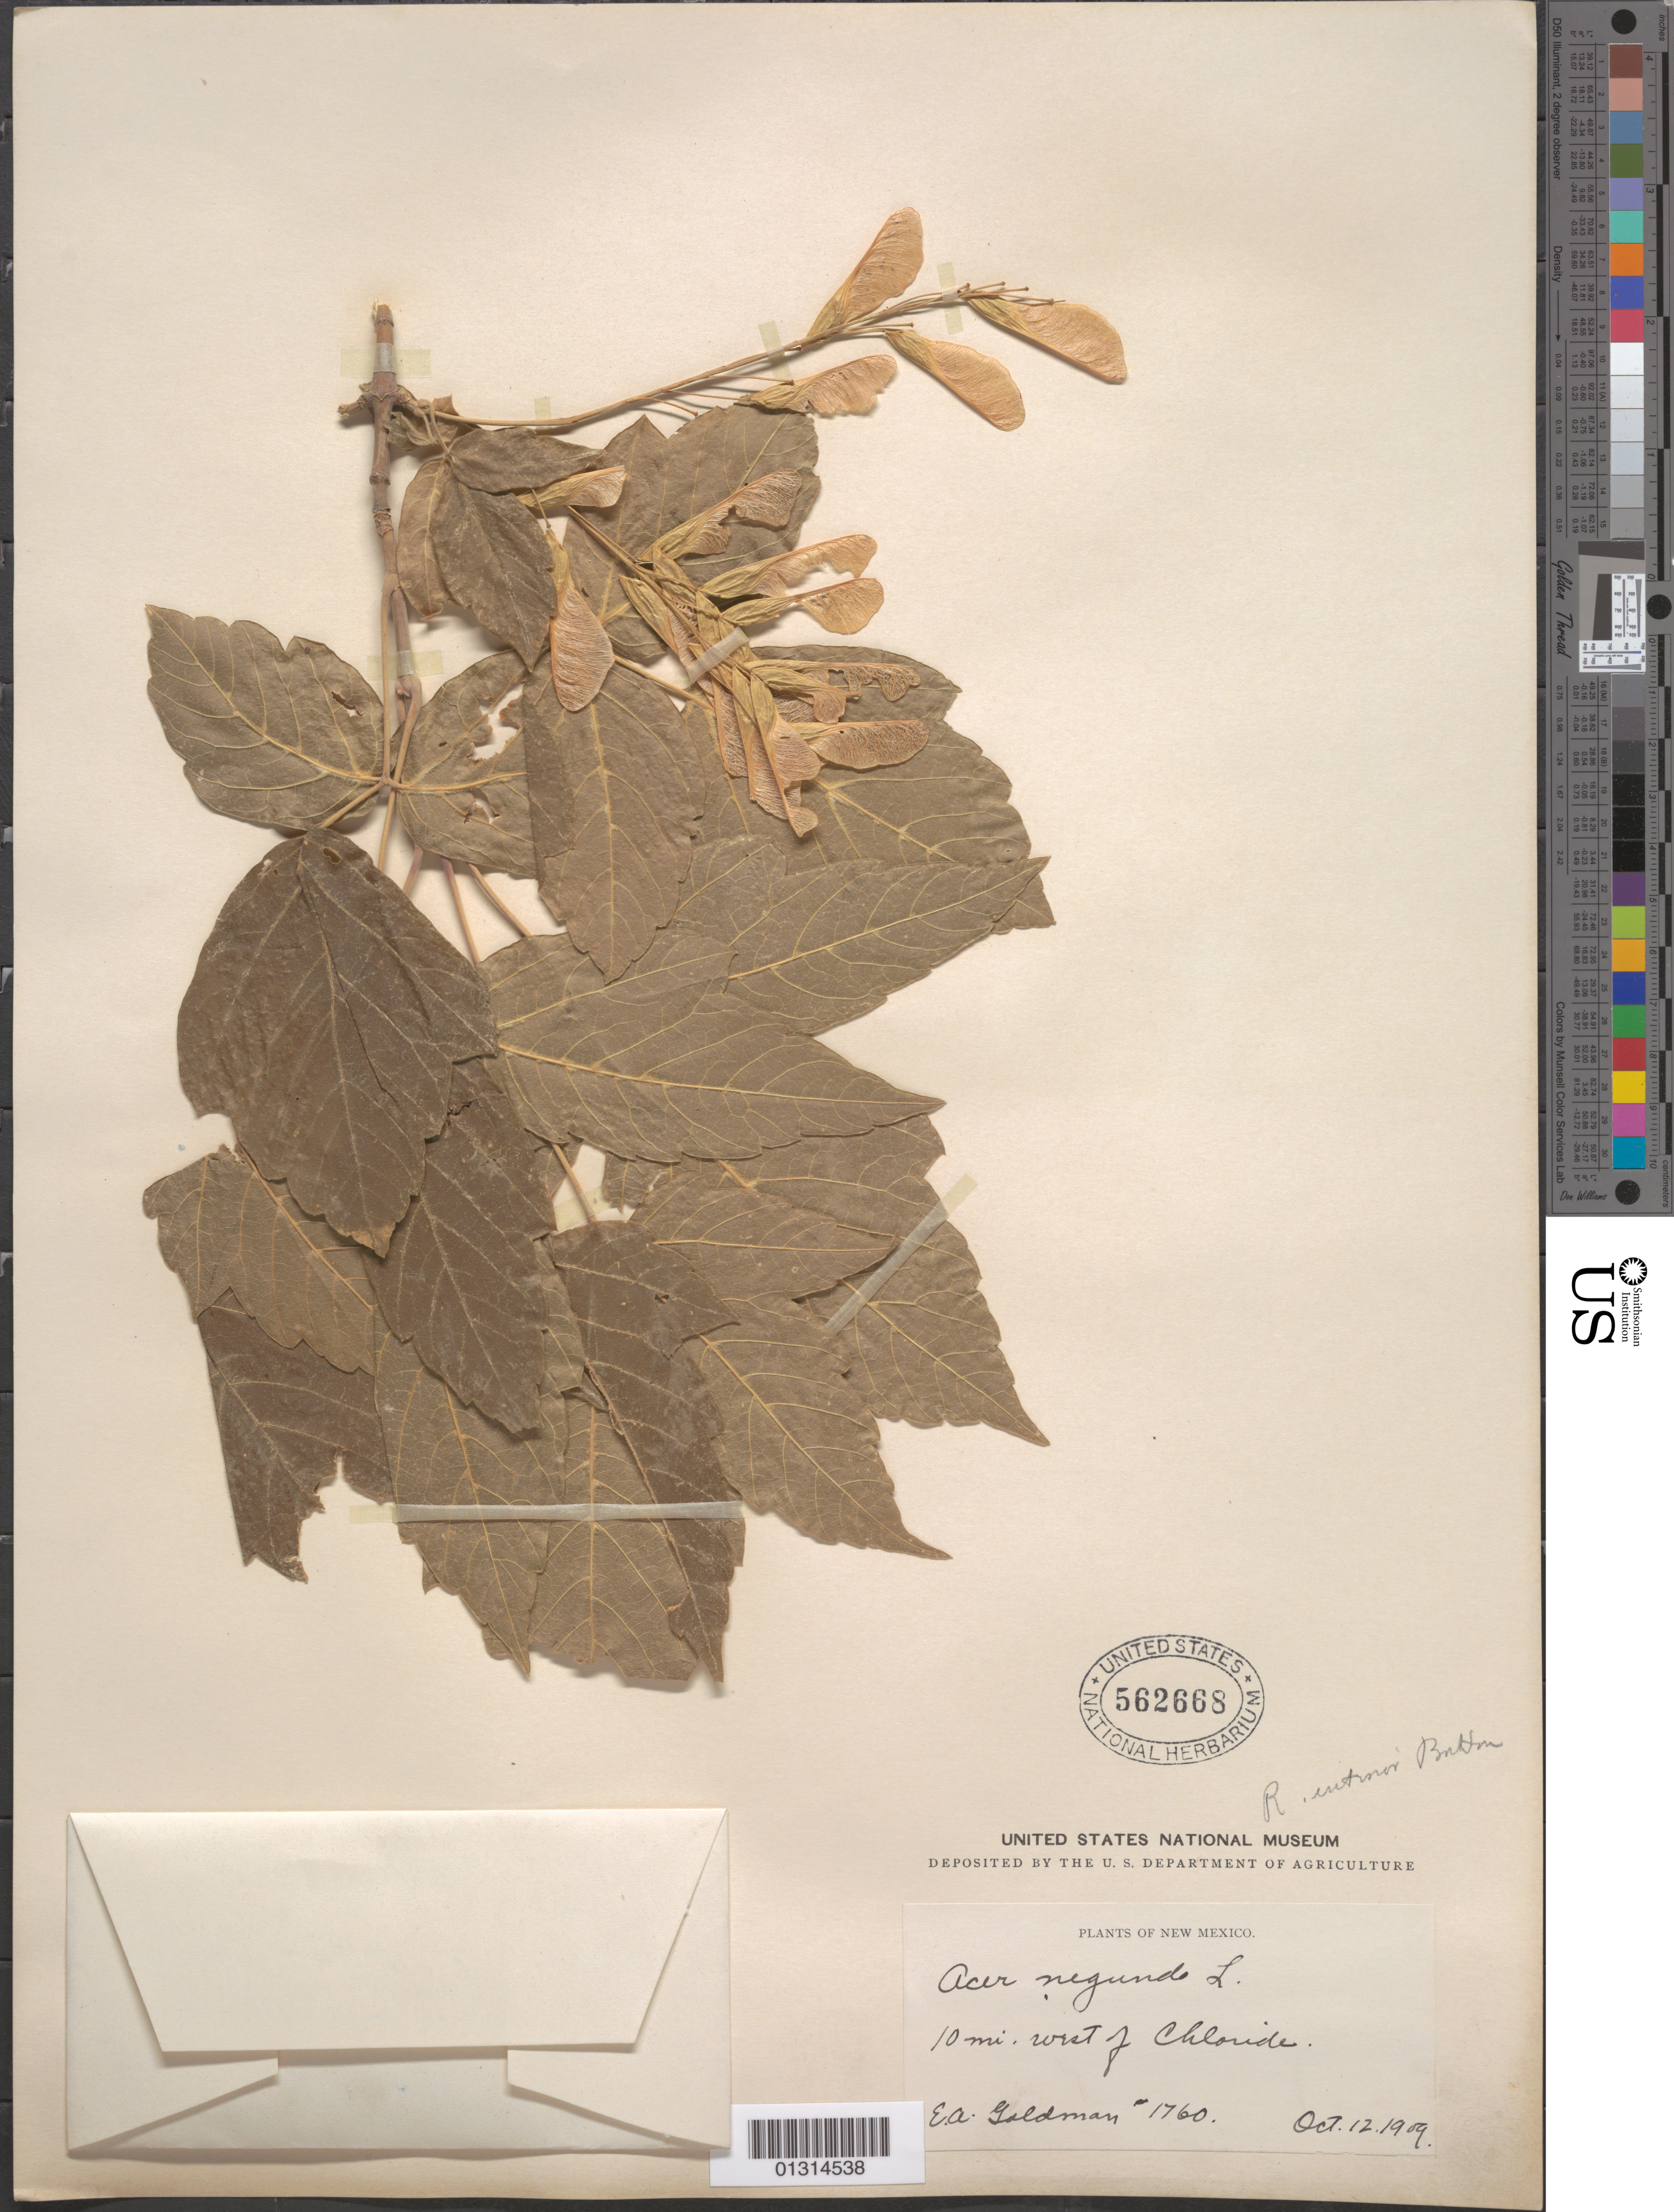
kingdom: Plantae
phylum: Tracheophyta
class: Magnoliopsida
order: Sapindales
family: Sapindaceae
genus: Acer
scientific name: Acer negundo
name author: L.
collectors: E. A. Goldman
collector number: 1760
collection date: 1909-10-12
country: United States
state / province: New Mexico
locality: Chloride, 10 miles west.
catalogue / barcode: US 562668